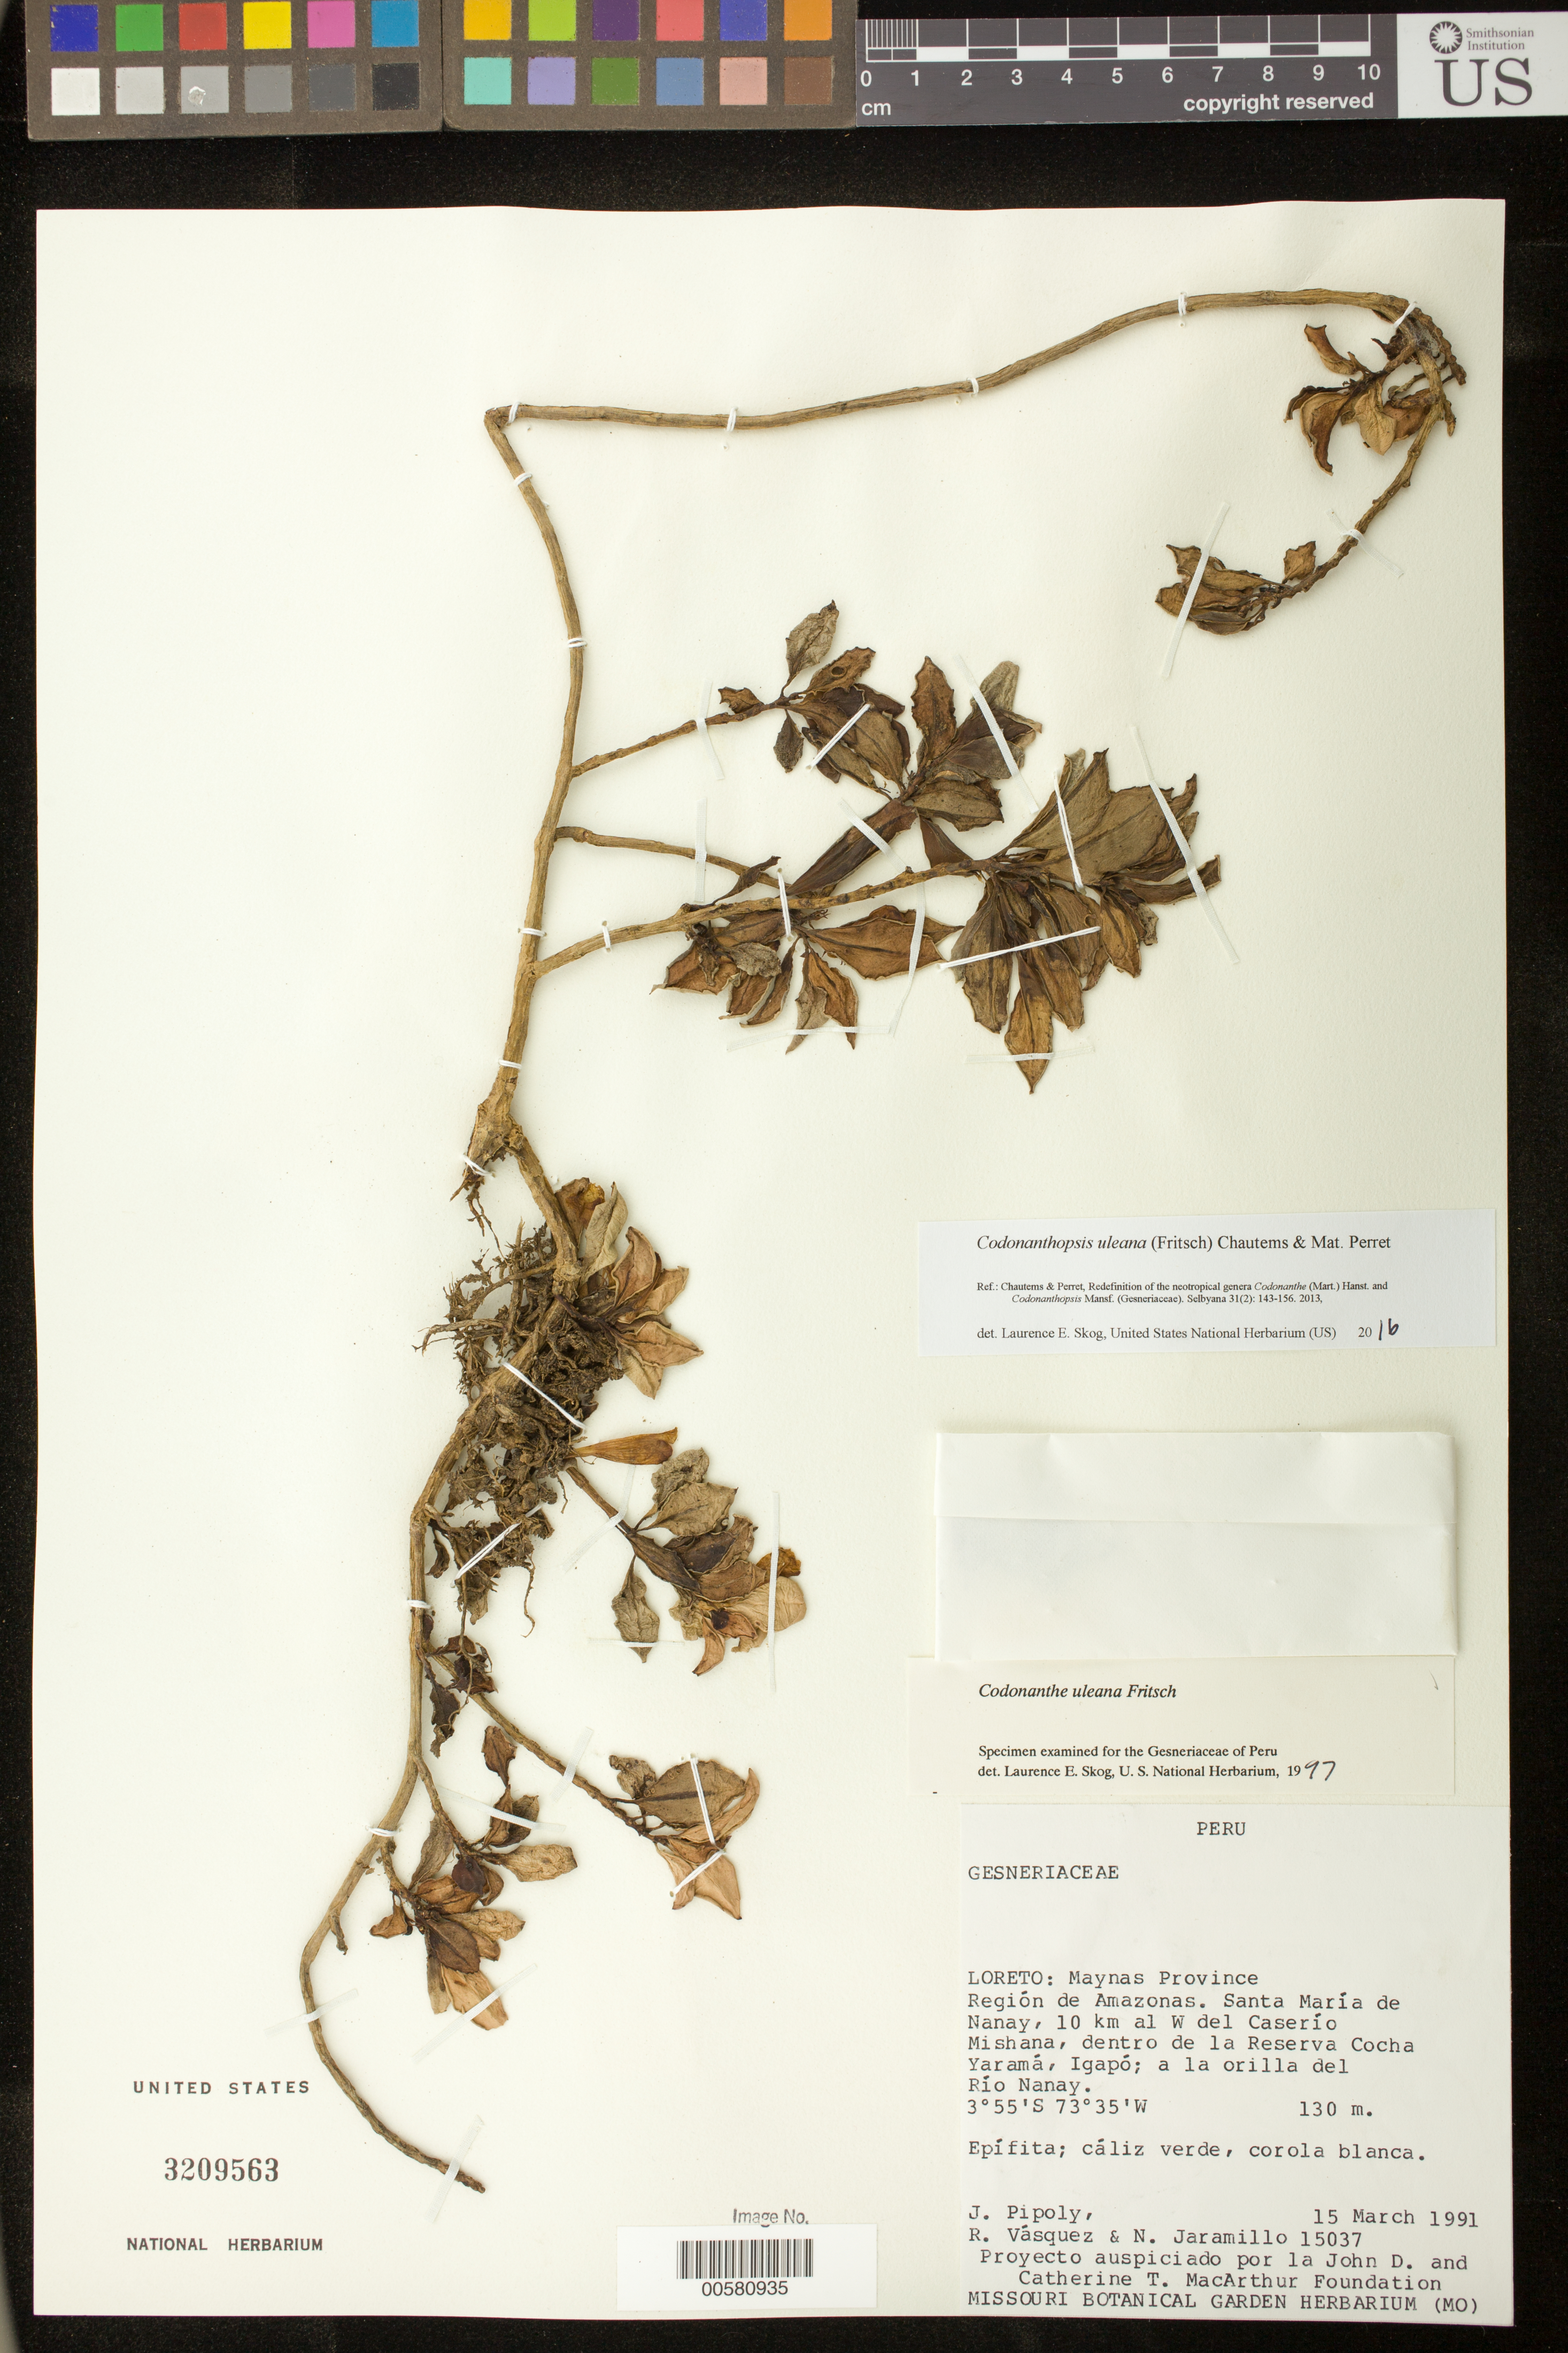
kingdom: Plantae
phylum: Tracheophyta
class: Magnoliopsida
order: Lamiales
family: Gesneriaceae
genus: Codonanthopsis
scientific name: Codonanthopsis uleana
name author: (Fritsch) Chautems & Mat.Perret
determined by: Skog, Laurence E.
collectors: J. J. Pipoly, R. Vásquez & N. Jaramillo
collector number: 15037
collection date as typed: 15 Mar 1991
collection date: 1991-03-15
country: Peru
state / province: Loreto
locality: Prov. Maynas; región de Amazonas, Santa María de Nanay, 10 km al W del Caerío Mishana, dentro de la Reserva Cocha Yaramá, Igapó; a la orilla del Río Nanay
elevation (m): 130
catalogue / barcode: US 3209563